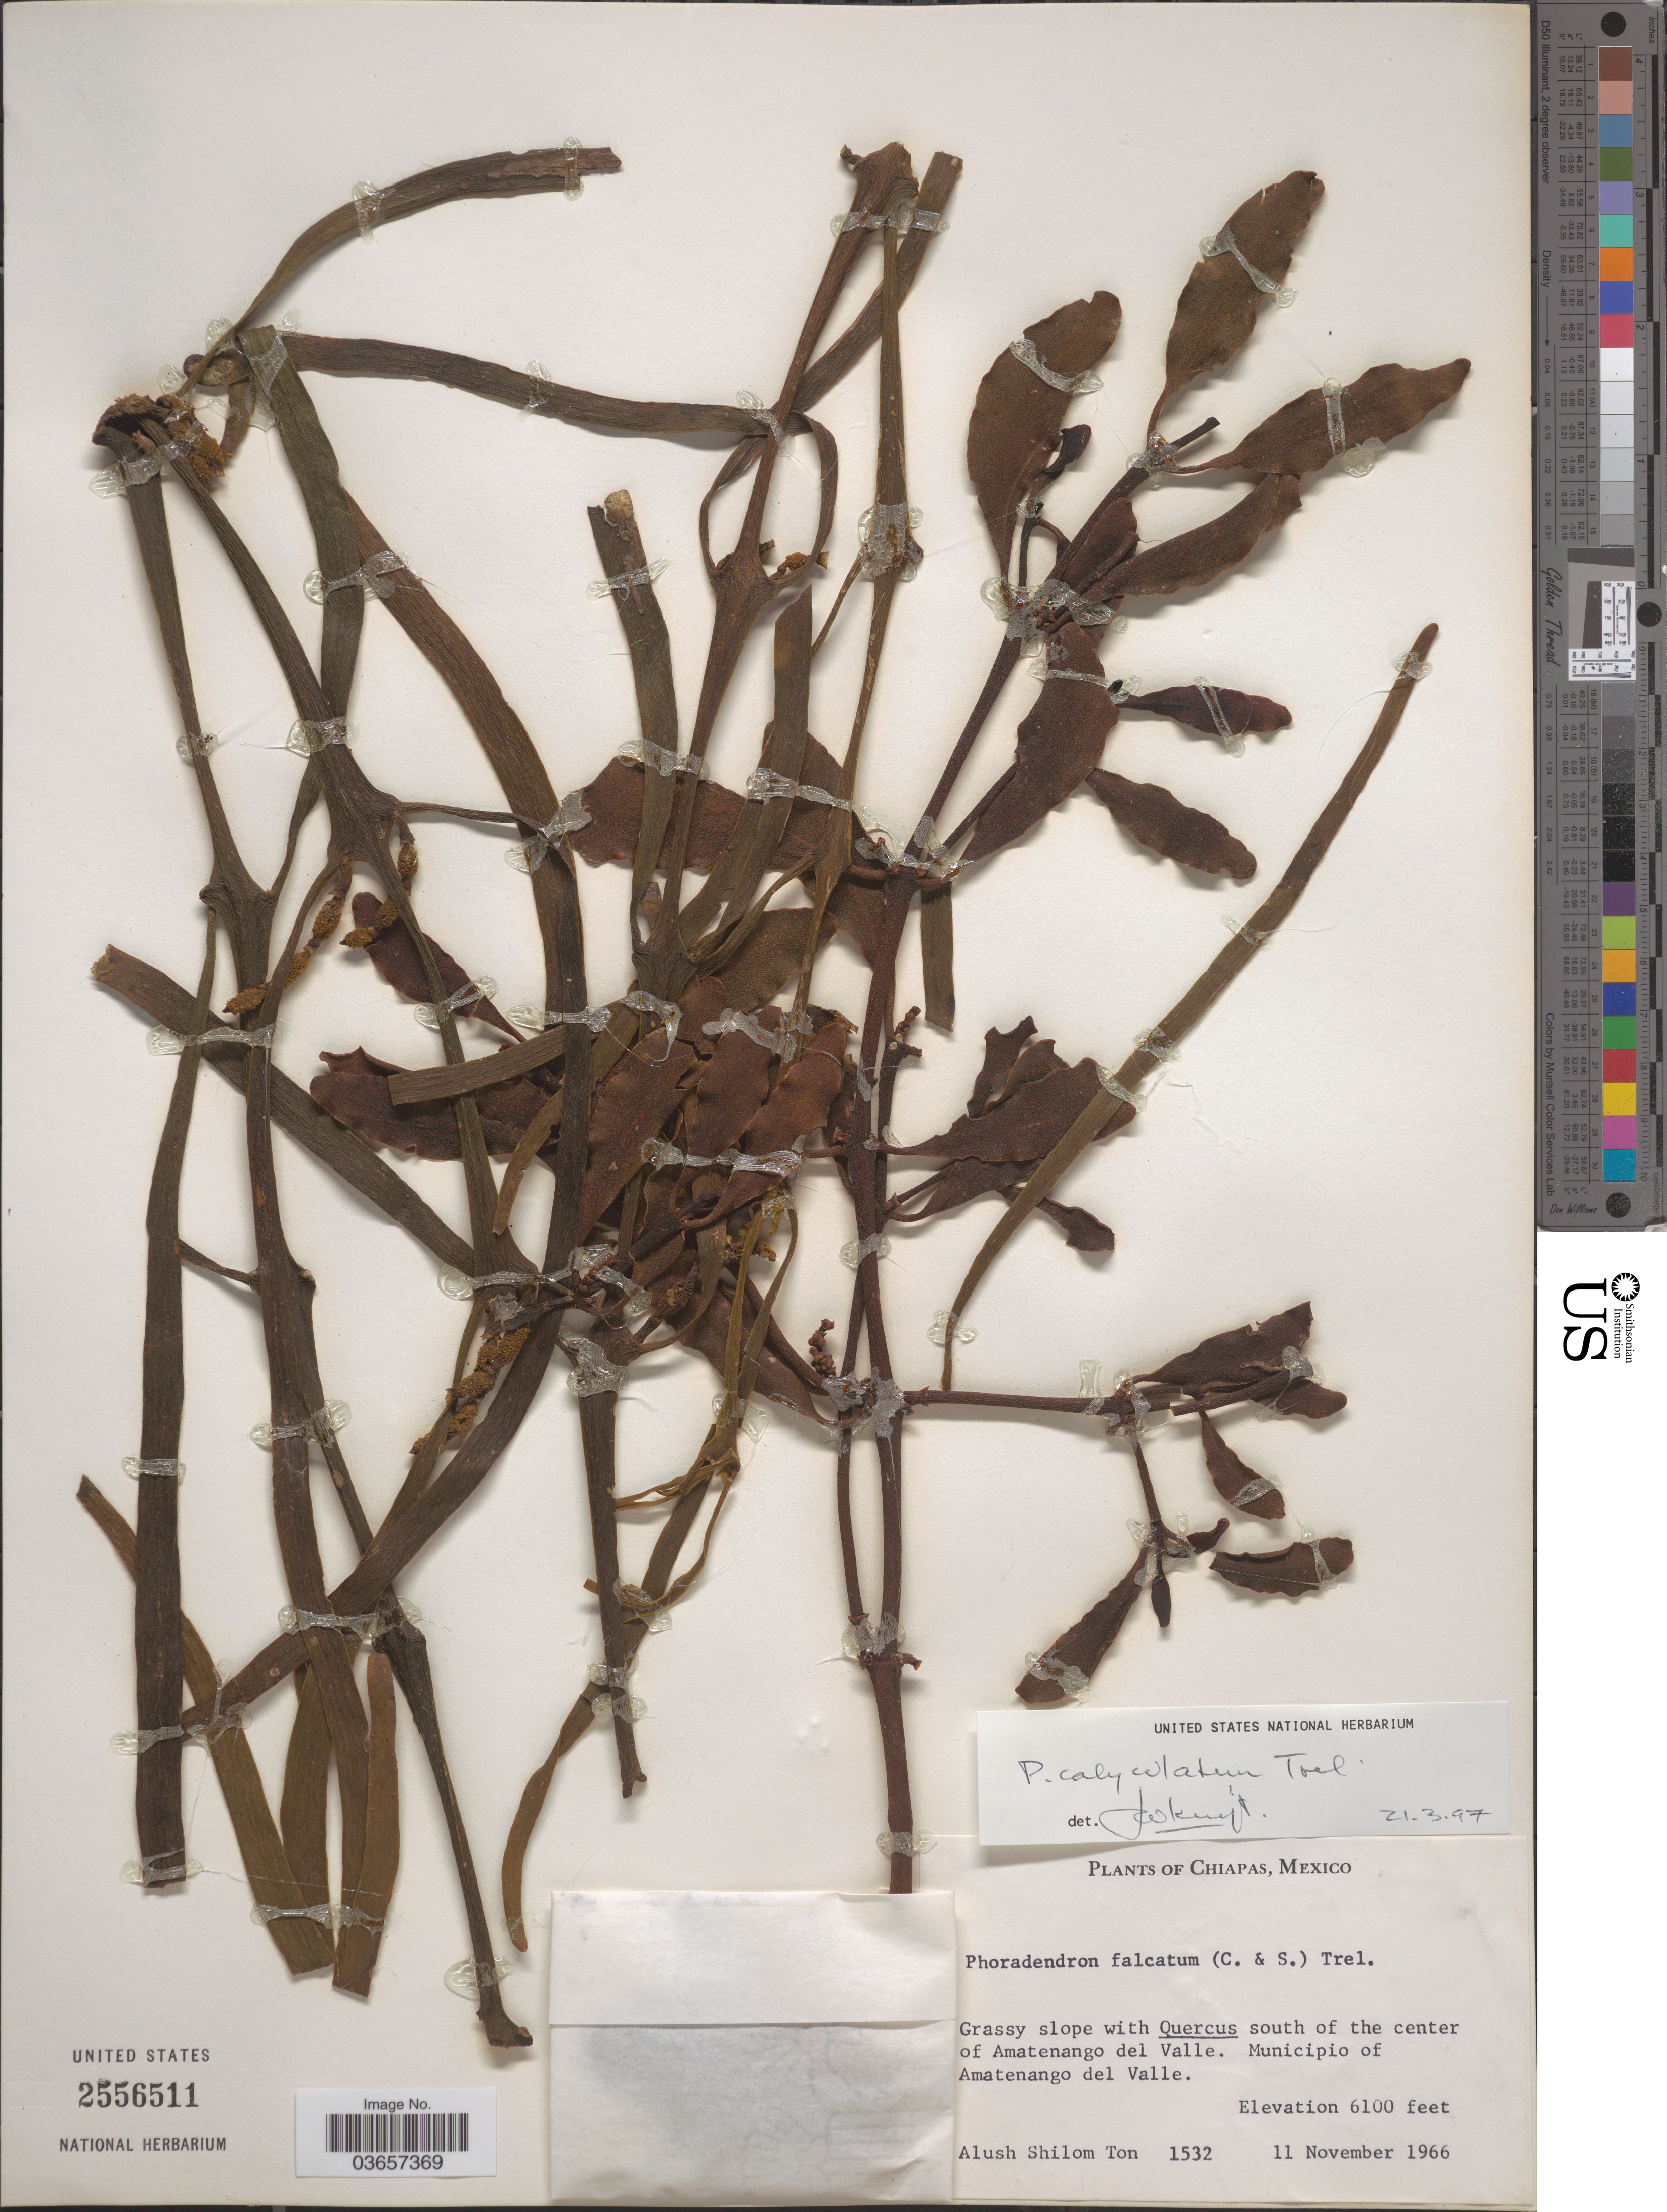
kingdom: Plantae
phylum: Tracheophyta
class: Magnoliopsida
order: Santalales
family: Viscaceae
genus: Phoradendron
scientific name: Phoradendron calyculatum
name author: Trel.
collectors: A. M. Ton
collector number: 1532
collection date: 1966-11-11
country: Mexico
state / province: Chiapas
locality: South of the center of Amatenango del Valle. Municipio of Amatenango del Valle.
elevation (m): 1859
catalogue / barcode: US 2556511